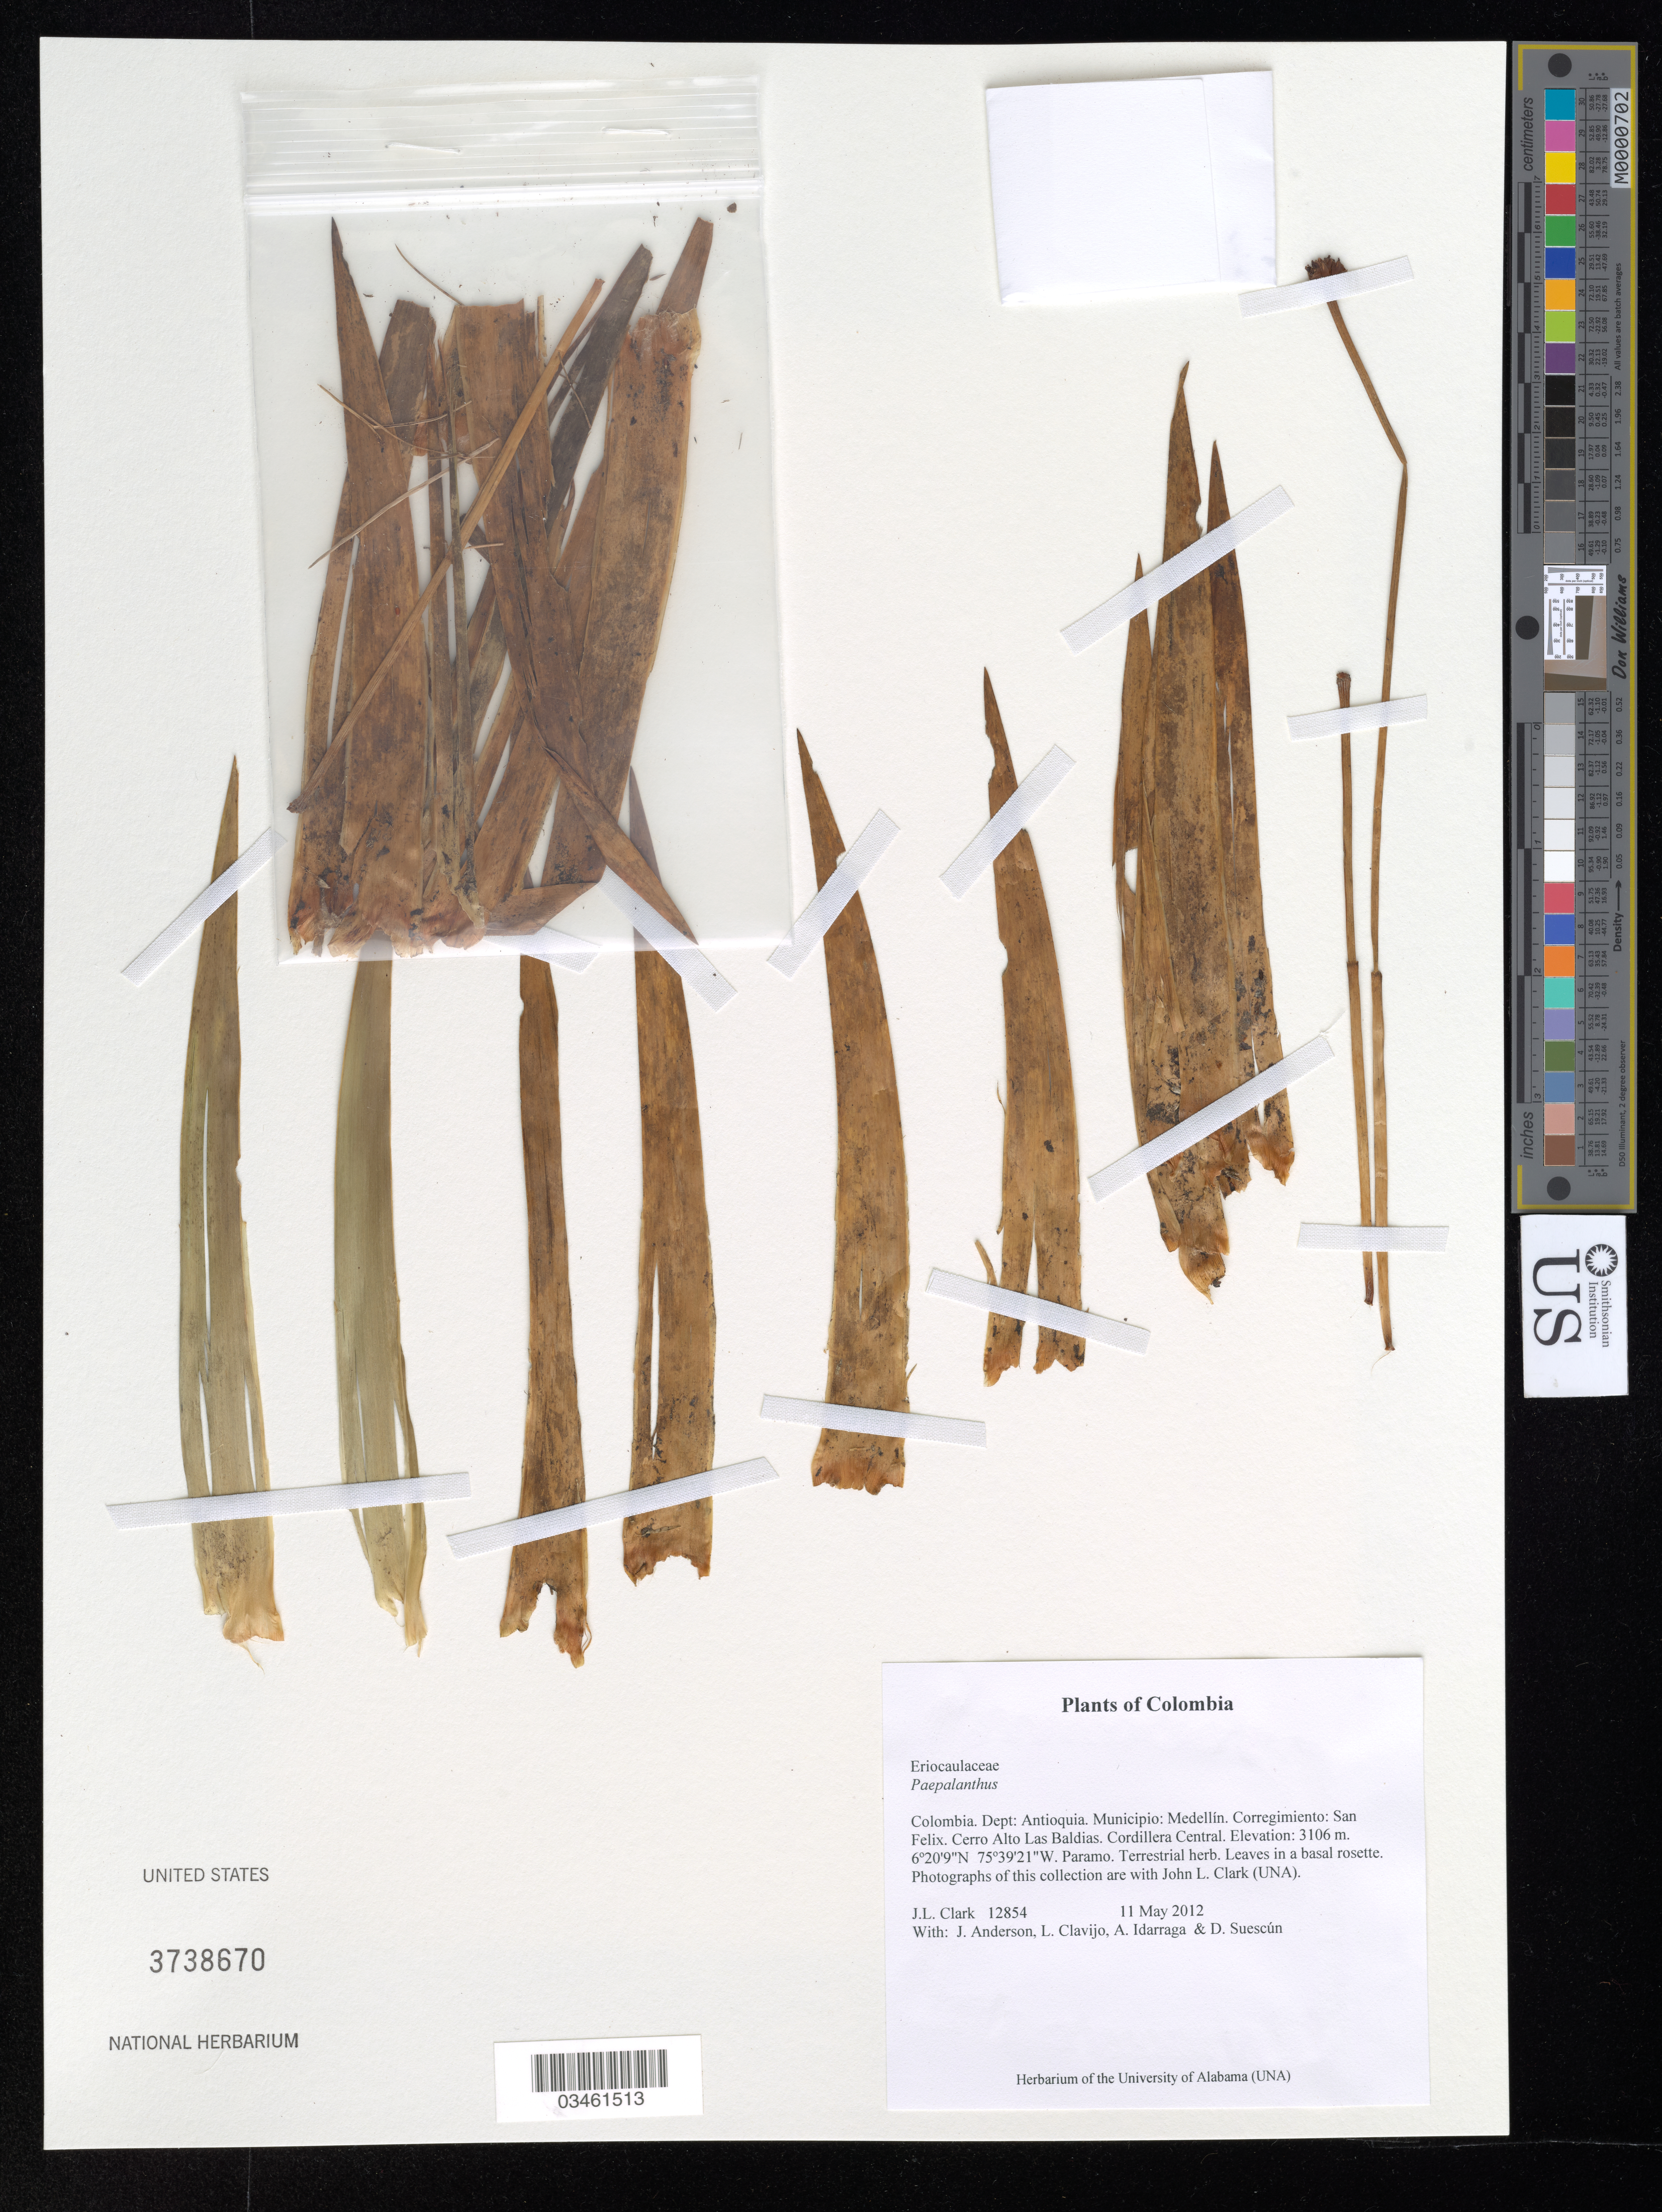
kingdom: Plantae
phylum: Tracheophyta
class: Liliopsida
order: Poales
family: Eriocaulaceae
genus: Paepalanthus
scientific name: Paepalanthus ensifolius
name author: (Kunth) Kunth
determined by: Sauthier, Laura Jeanne, (SPF), Universidade de Sao Paulo (BRAZIL)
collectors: J. L. Clark, J. Anderson, L. Clavijo, A. Idarraga & D. Suescún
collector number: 12854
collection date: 2012-05-11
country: Colombia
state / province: Antioquia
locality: Dept: Antioquia. Municipio: Medellín. Corregimiento: San Felix. Cerro Alto Las Baldias. Cordillera Central.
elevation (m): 3106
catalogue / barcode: US 3738670